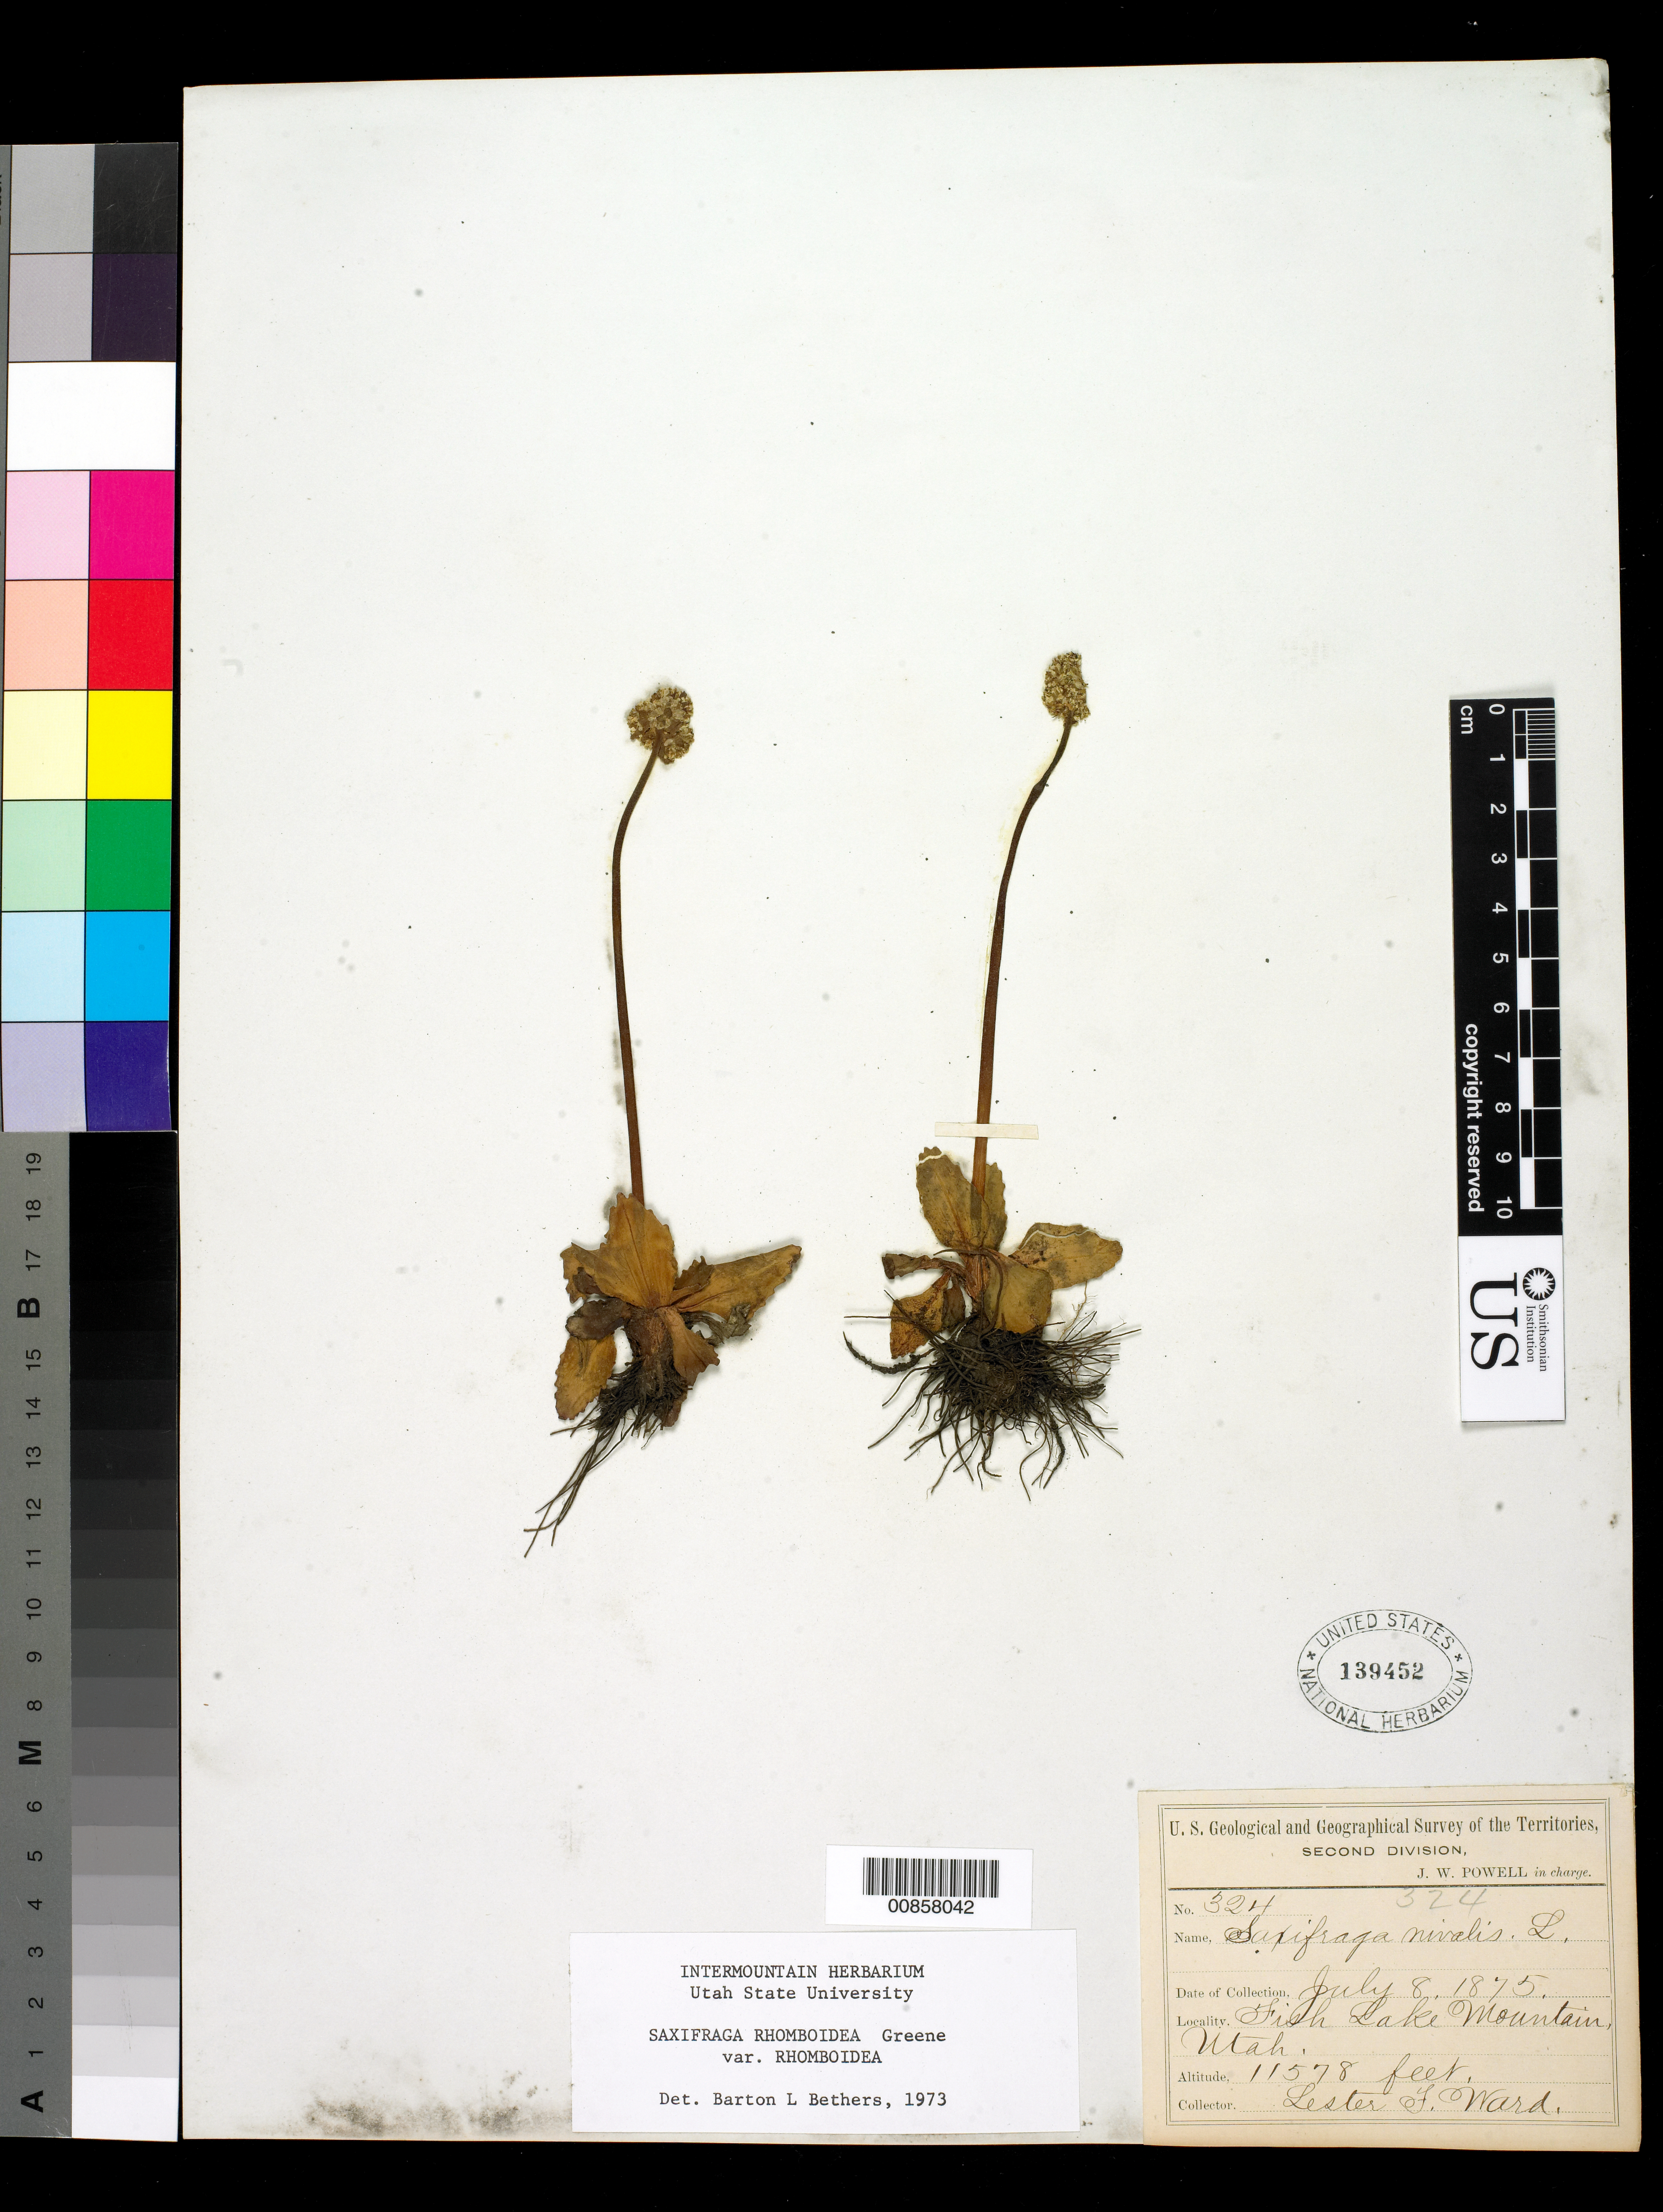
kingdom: Plantae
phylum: Tracheophyta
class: Magnoliopsida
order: Saxifragales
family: Saxifragaceae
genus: Micranthes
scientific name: Micranthes rhomboidea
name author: (Greene) Small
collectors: L. F. Ward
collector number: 324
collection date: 1875-07-08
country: United States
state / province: Utah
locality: Fish Lake Mountain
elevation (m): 3529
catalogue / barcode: US 139452